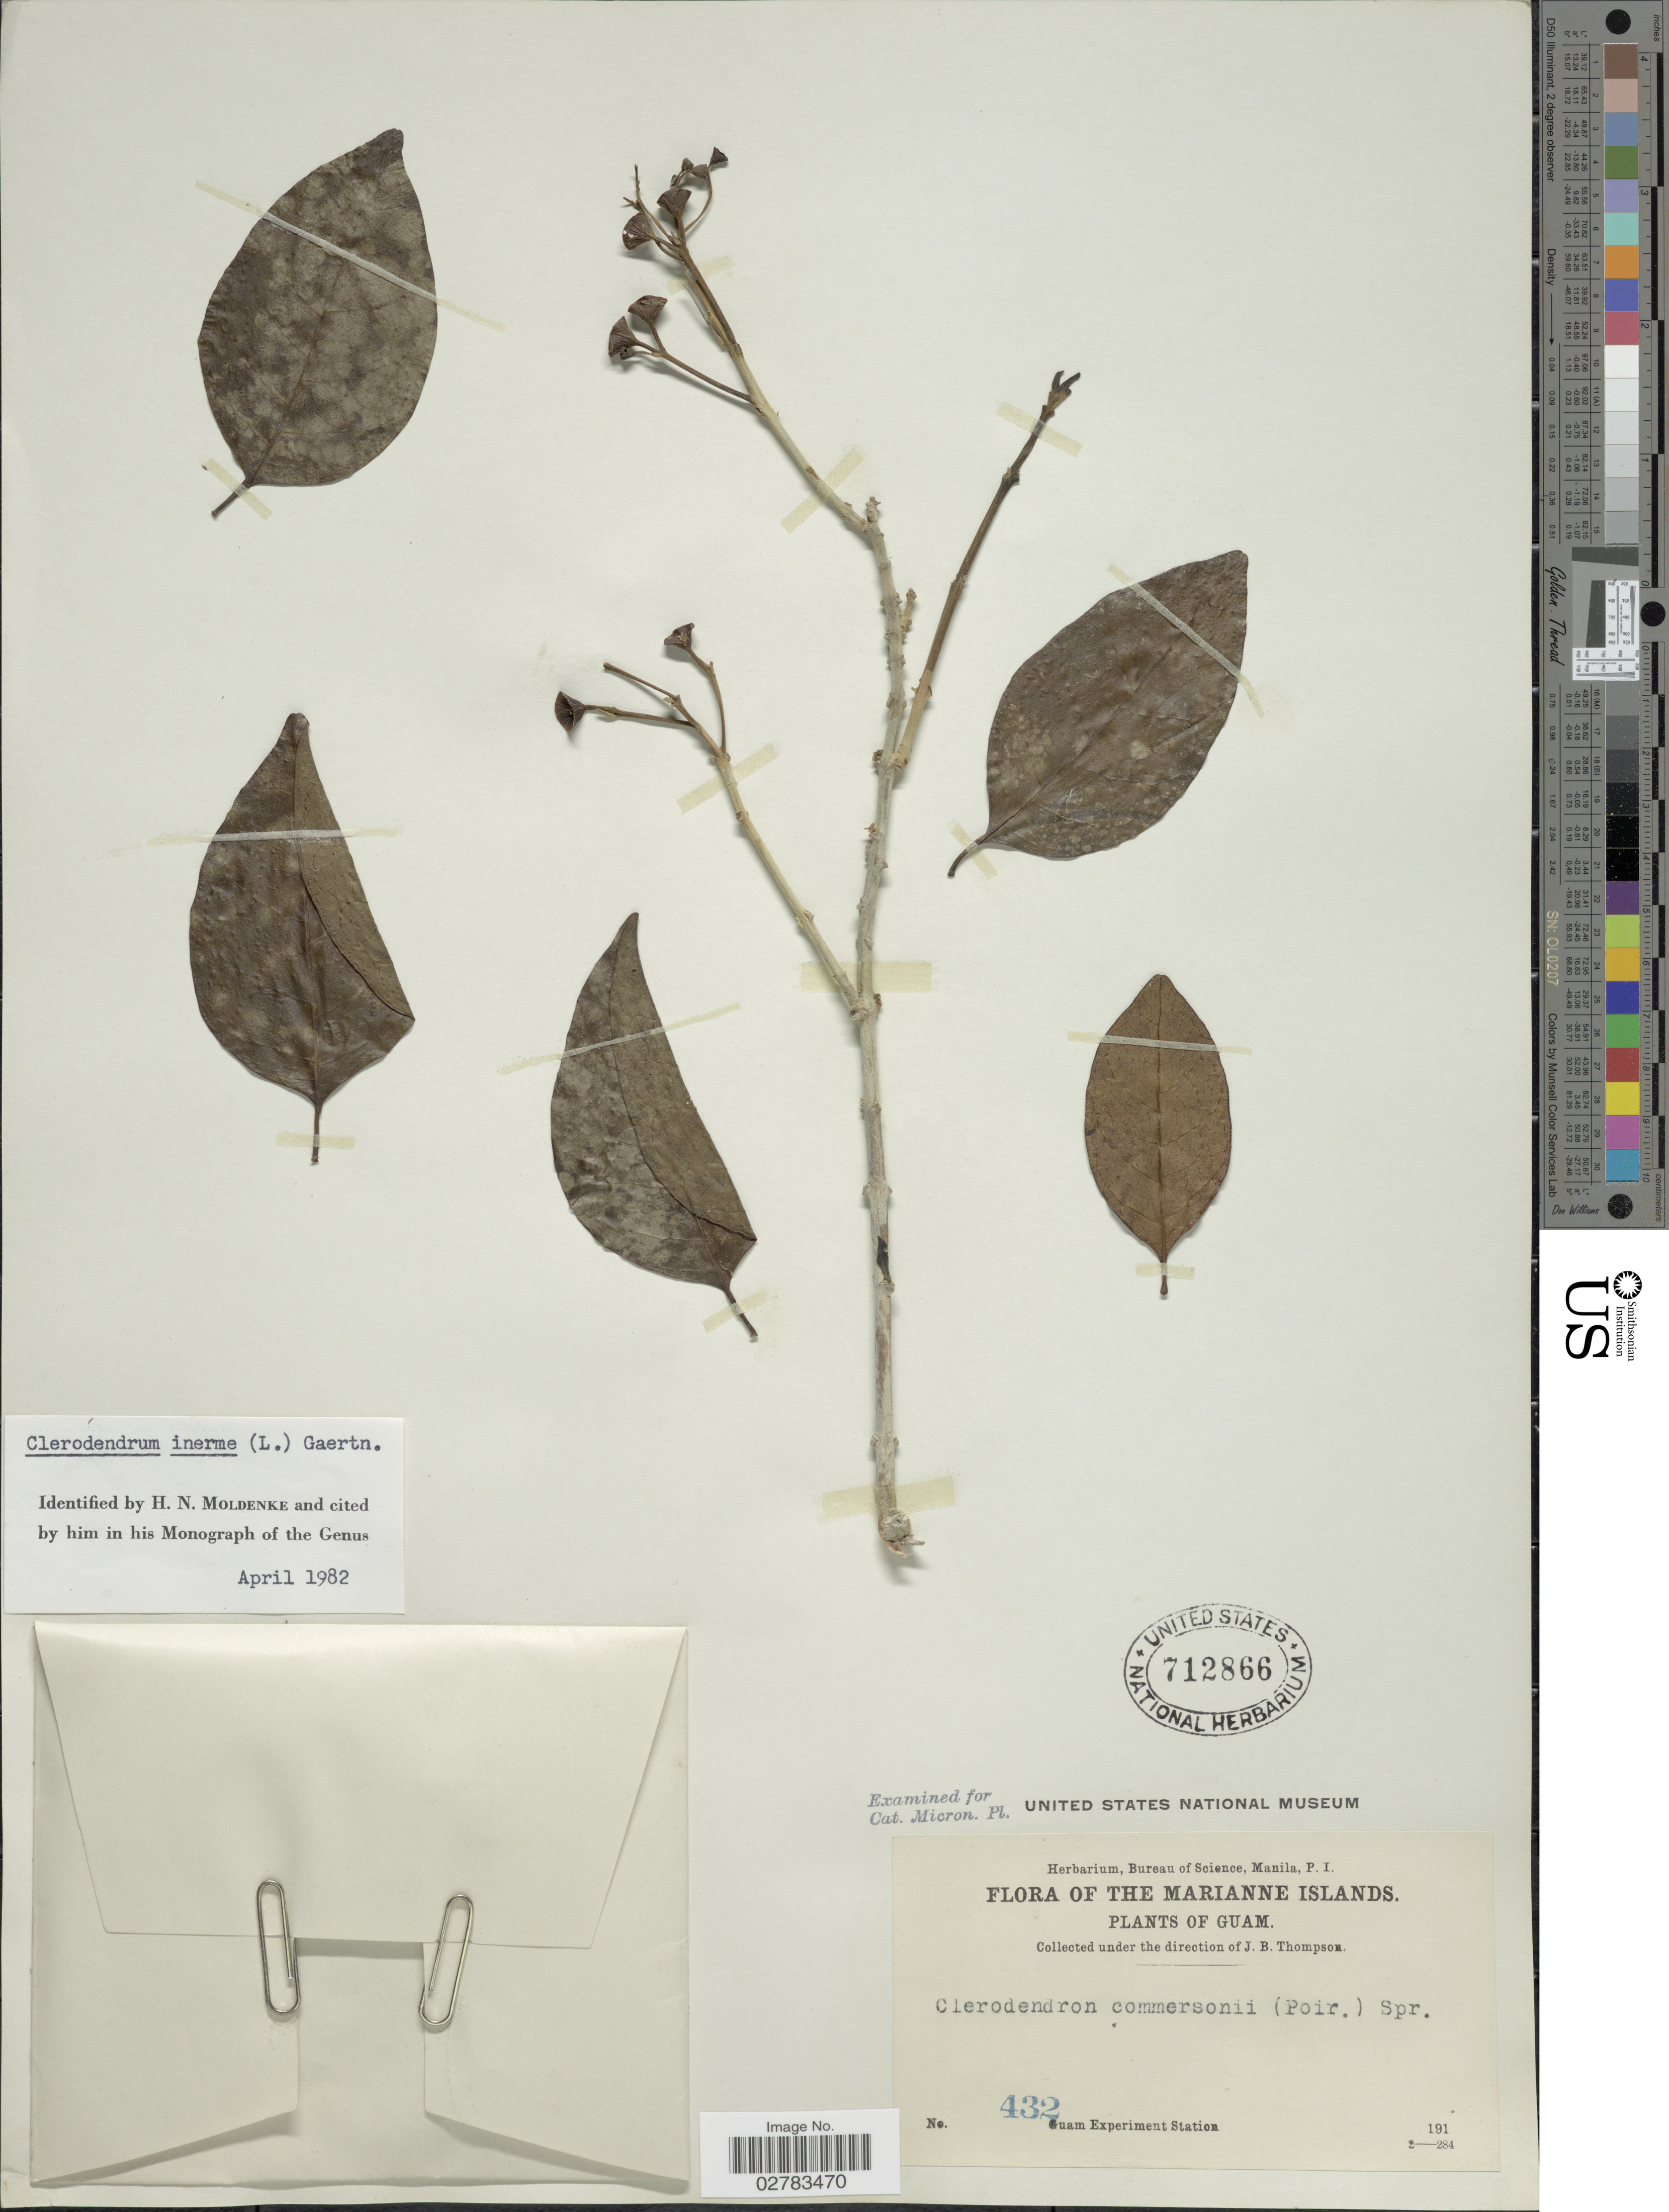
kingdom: Plantae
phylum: Tracheophyta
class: Magnoliopsida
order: Lamiales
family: Lamiaceae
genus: Clerodendrum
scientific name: Clerodendrum inerme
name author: (L.) Gaertn.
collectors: Guam Exp. Sta.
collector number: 432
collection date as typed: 191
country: Guam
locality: The Marianne Islands, Guam.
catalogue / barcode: US 712866